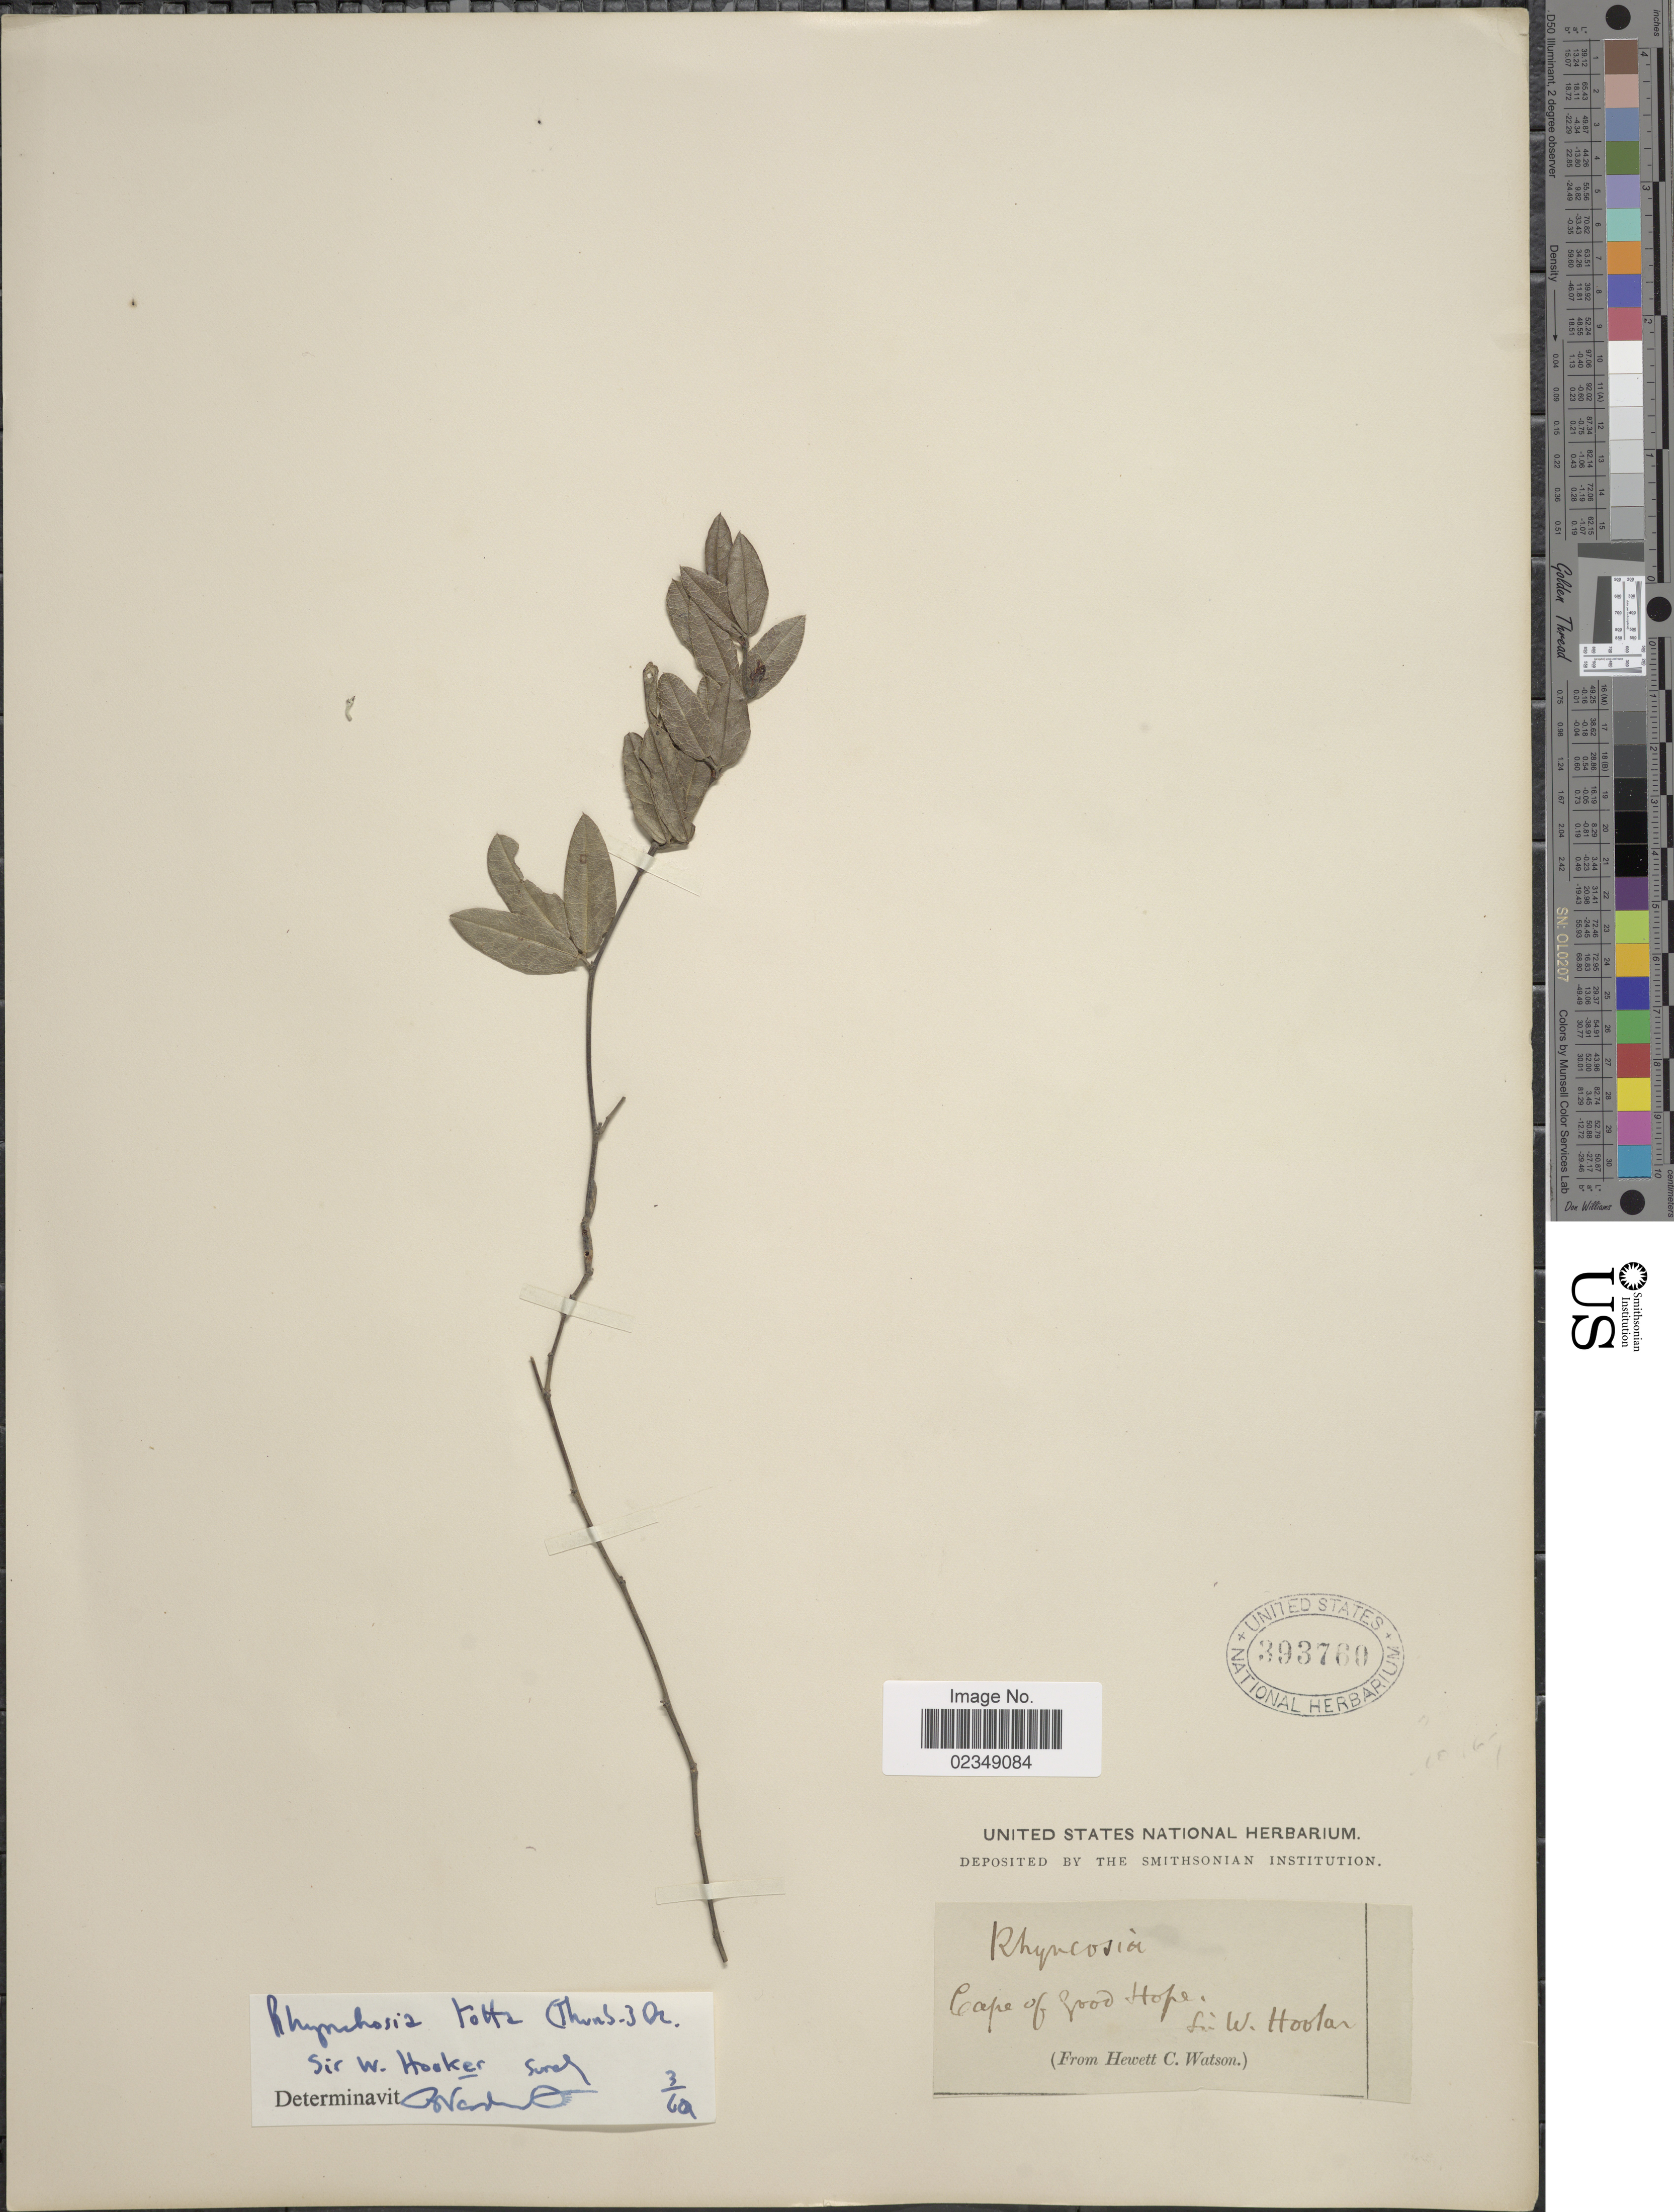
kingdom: Plantae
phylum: Tracheophyta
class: Magnoliopsida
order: Fabales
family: Fabaceae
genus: Rhynchosia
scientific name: Rhynchosia totta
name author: DC.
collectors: W. J. Hooker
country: South Africa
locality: Cape of Good Hope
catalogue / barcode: US 393760